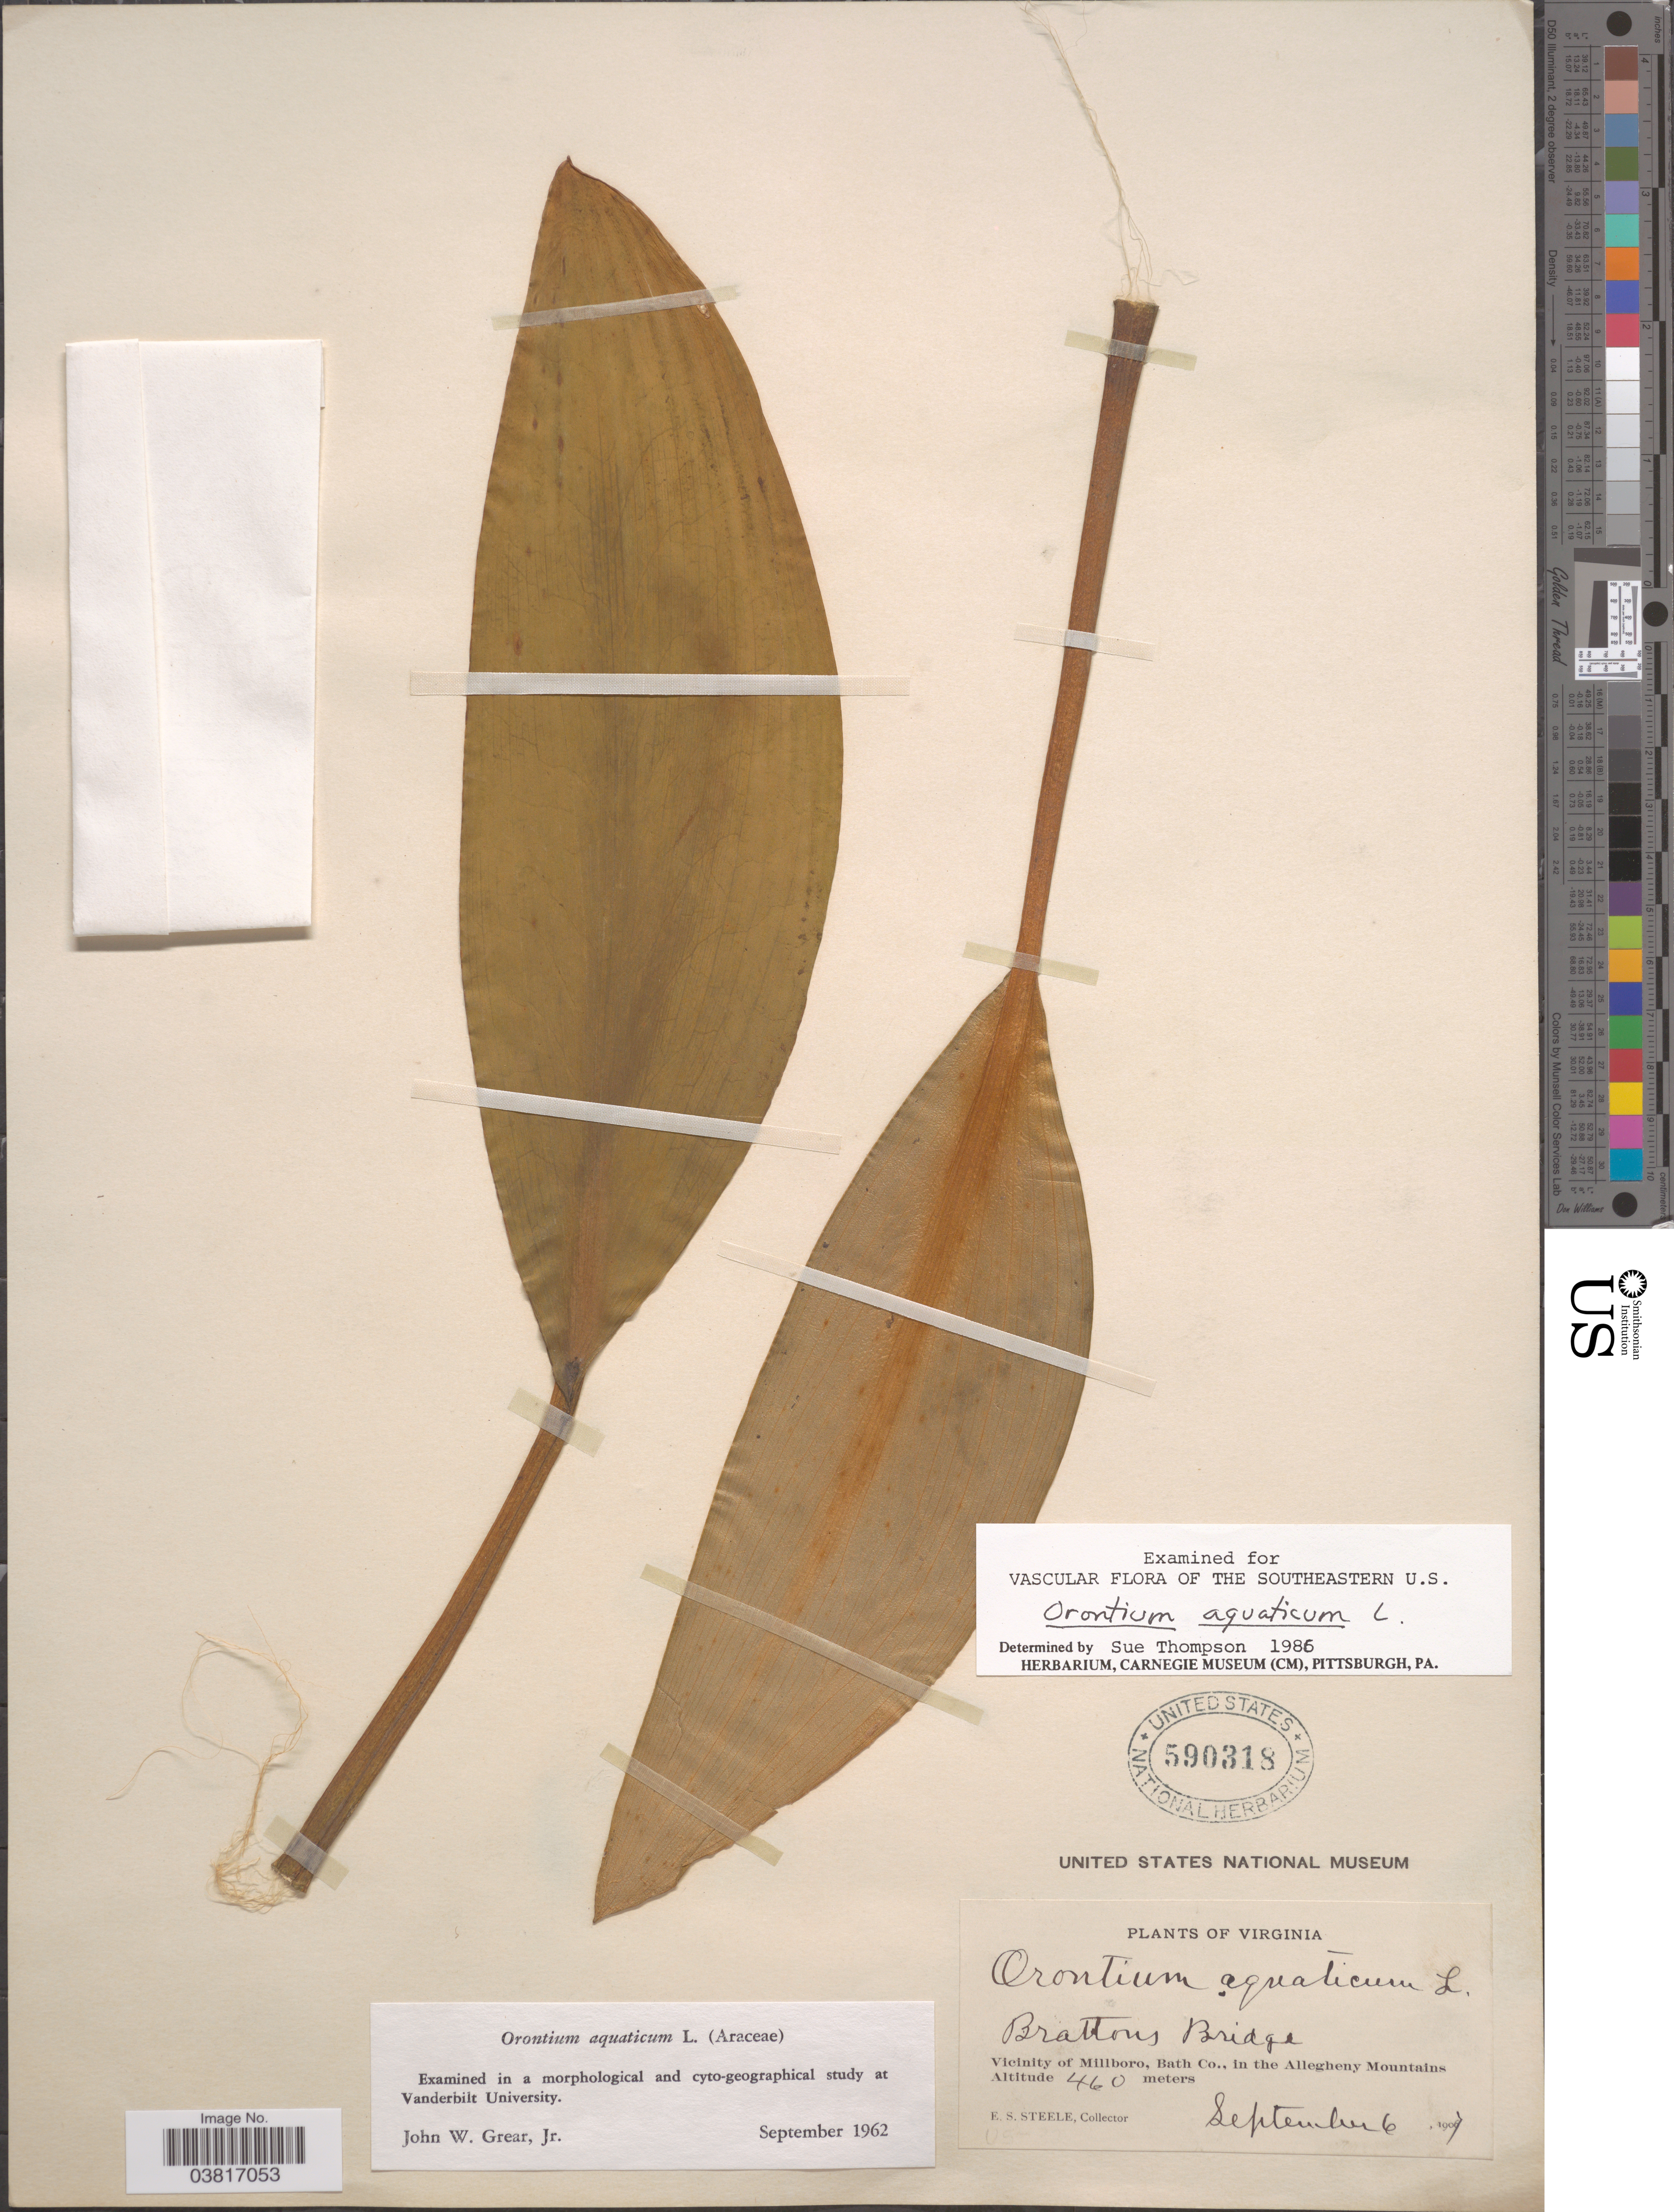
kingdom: Plantae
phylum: Tracheophyta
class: Liliopsida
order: Alismatales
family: Araceae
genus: Orontium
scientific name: Orontium aquaticum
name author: L.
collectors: E. Steele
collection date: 1907-09-06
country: United States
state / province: Virginia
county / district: Bath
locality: Brattons Bridge. Vicinity of Millboro, in the Allegheny Mountains.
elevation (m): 460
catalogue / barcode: US 590318